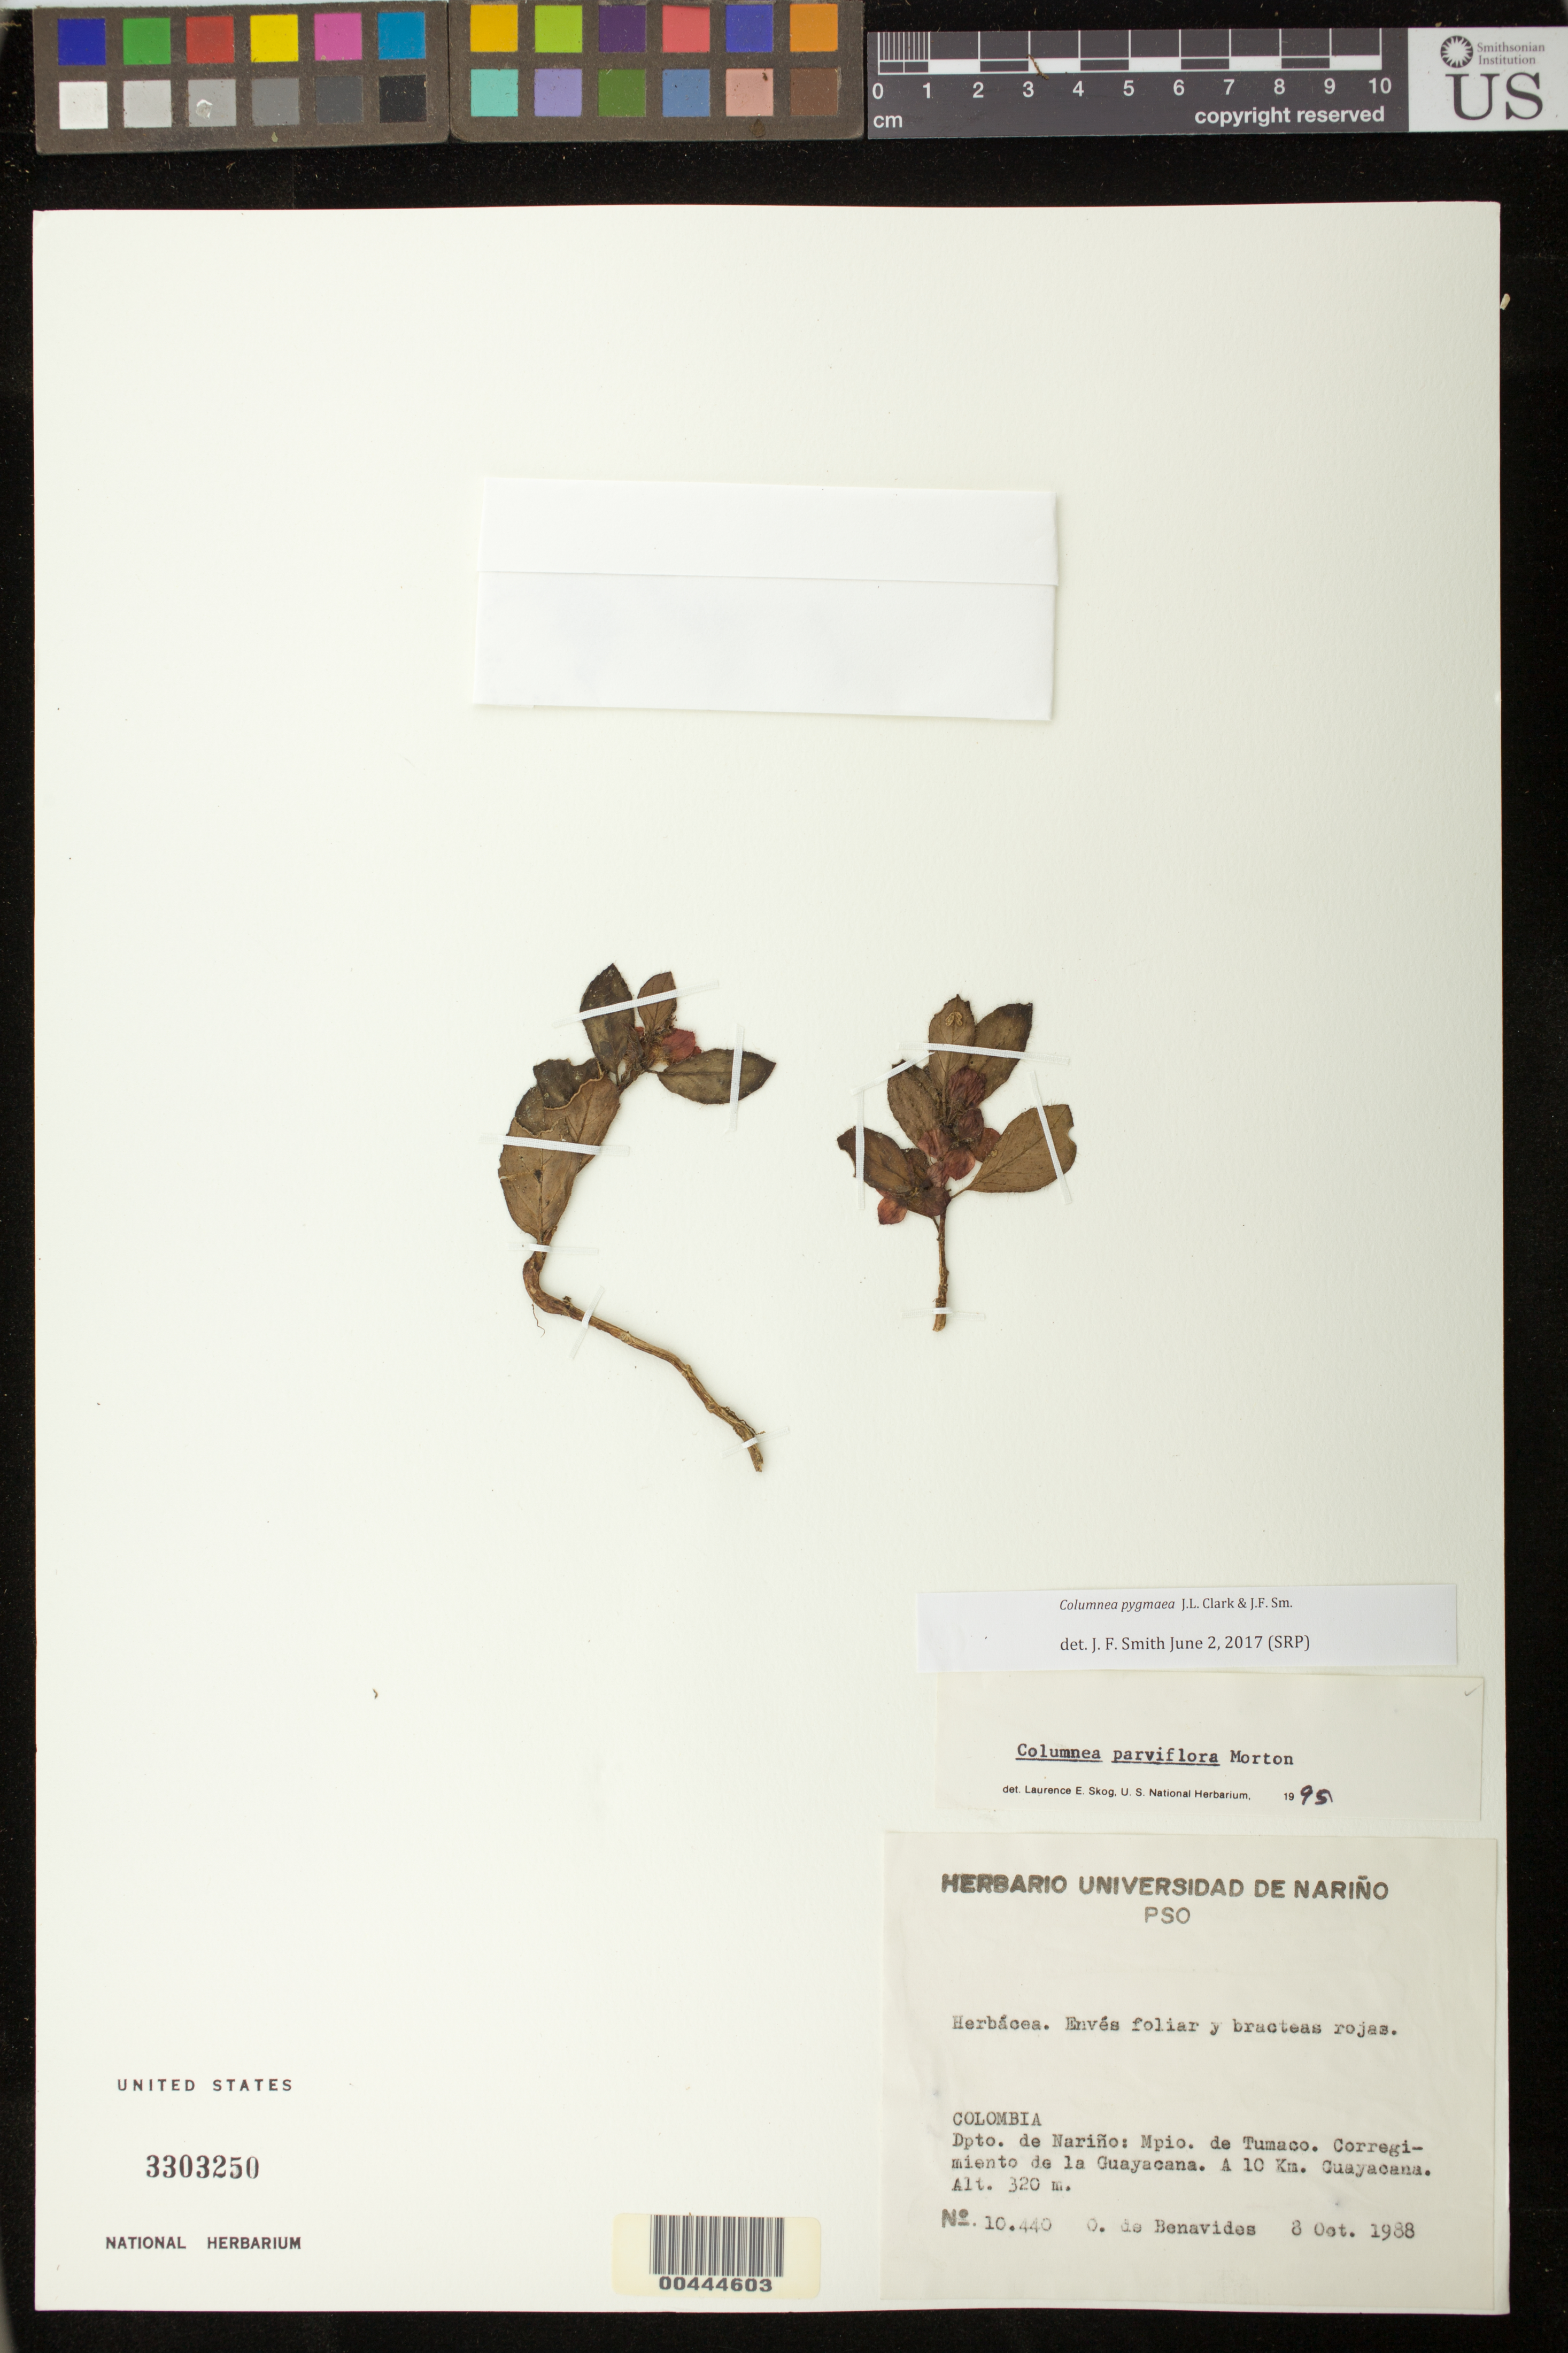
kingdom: Plantae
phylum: Tracheophyta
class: Magnoliopsida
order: Lamiales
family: Gesneriaceae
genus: Columnea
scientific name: Columnea pygmaea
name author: J.L. Clark & J.F. Sm.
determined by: Smith, J. F.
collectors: Olga S. de Benavides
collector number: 10440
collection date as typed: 08 Oct 1988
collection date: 1988-10-08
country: Colombia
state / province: Nariño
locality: Tumaco, corregimiento de La Guayacana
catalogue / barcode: US 3303250